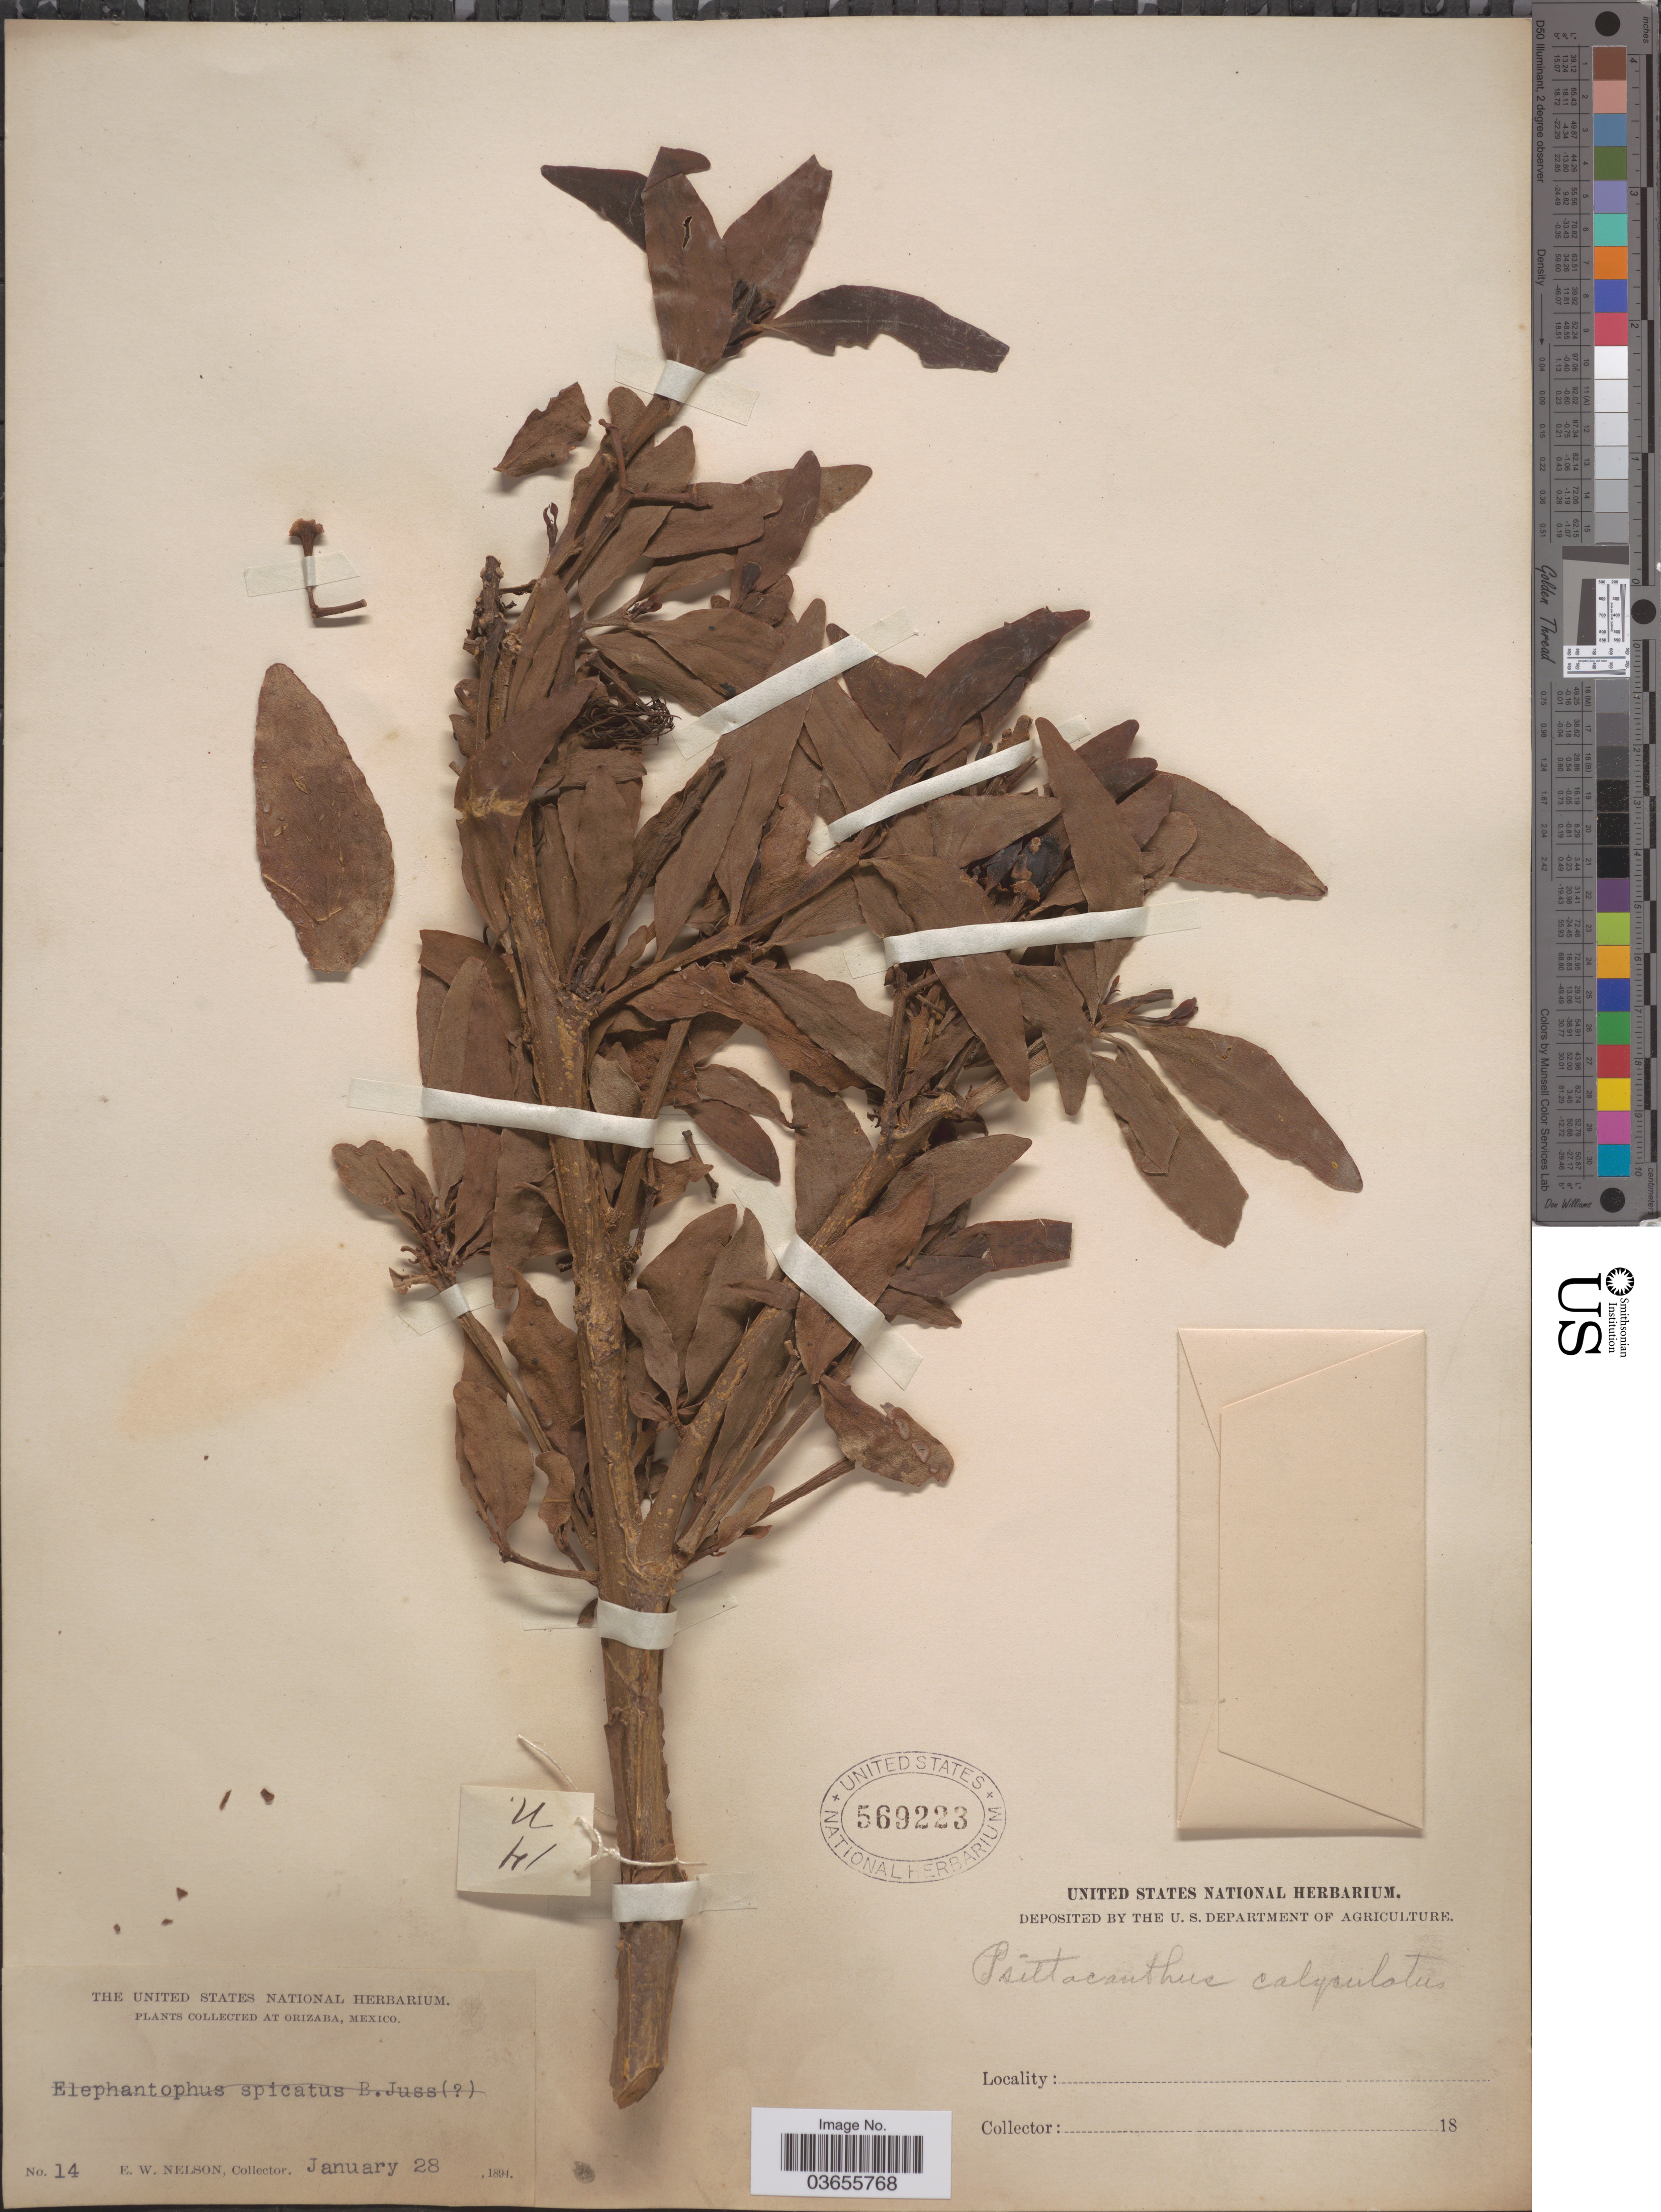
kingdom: Plantae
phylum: Tracheophyta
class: Magnoliopsida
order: Santalales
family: Loranthaceae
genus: Psittacanthus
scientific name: Psittacanthus sp.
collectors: E. W. Nelson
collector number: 14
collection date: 1894-01-28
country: Mexico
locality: Orizaba.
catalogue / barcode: US 569223